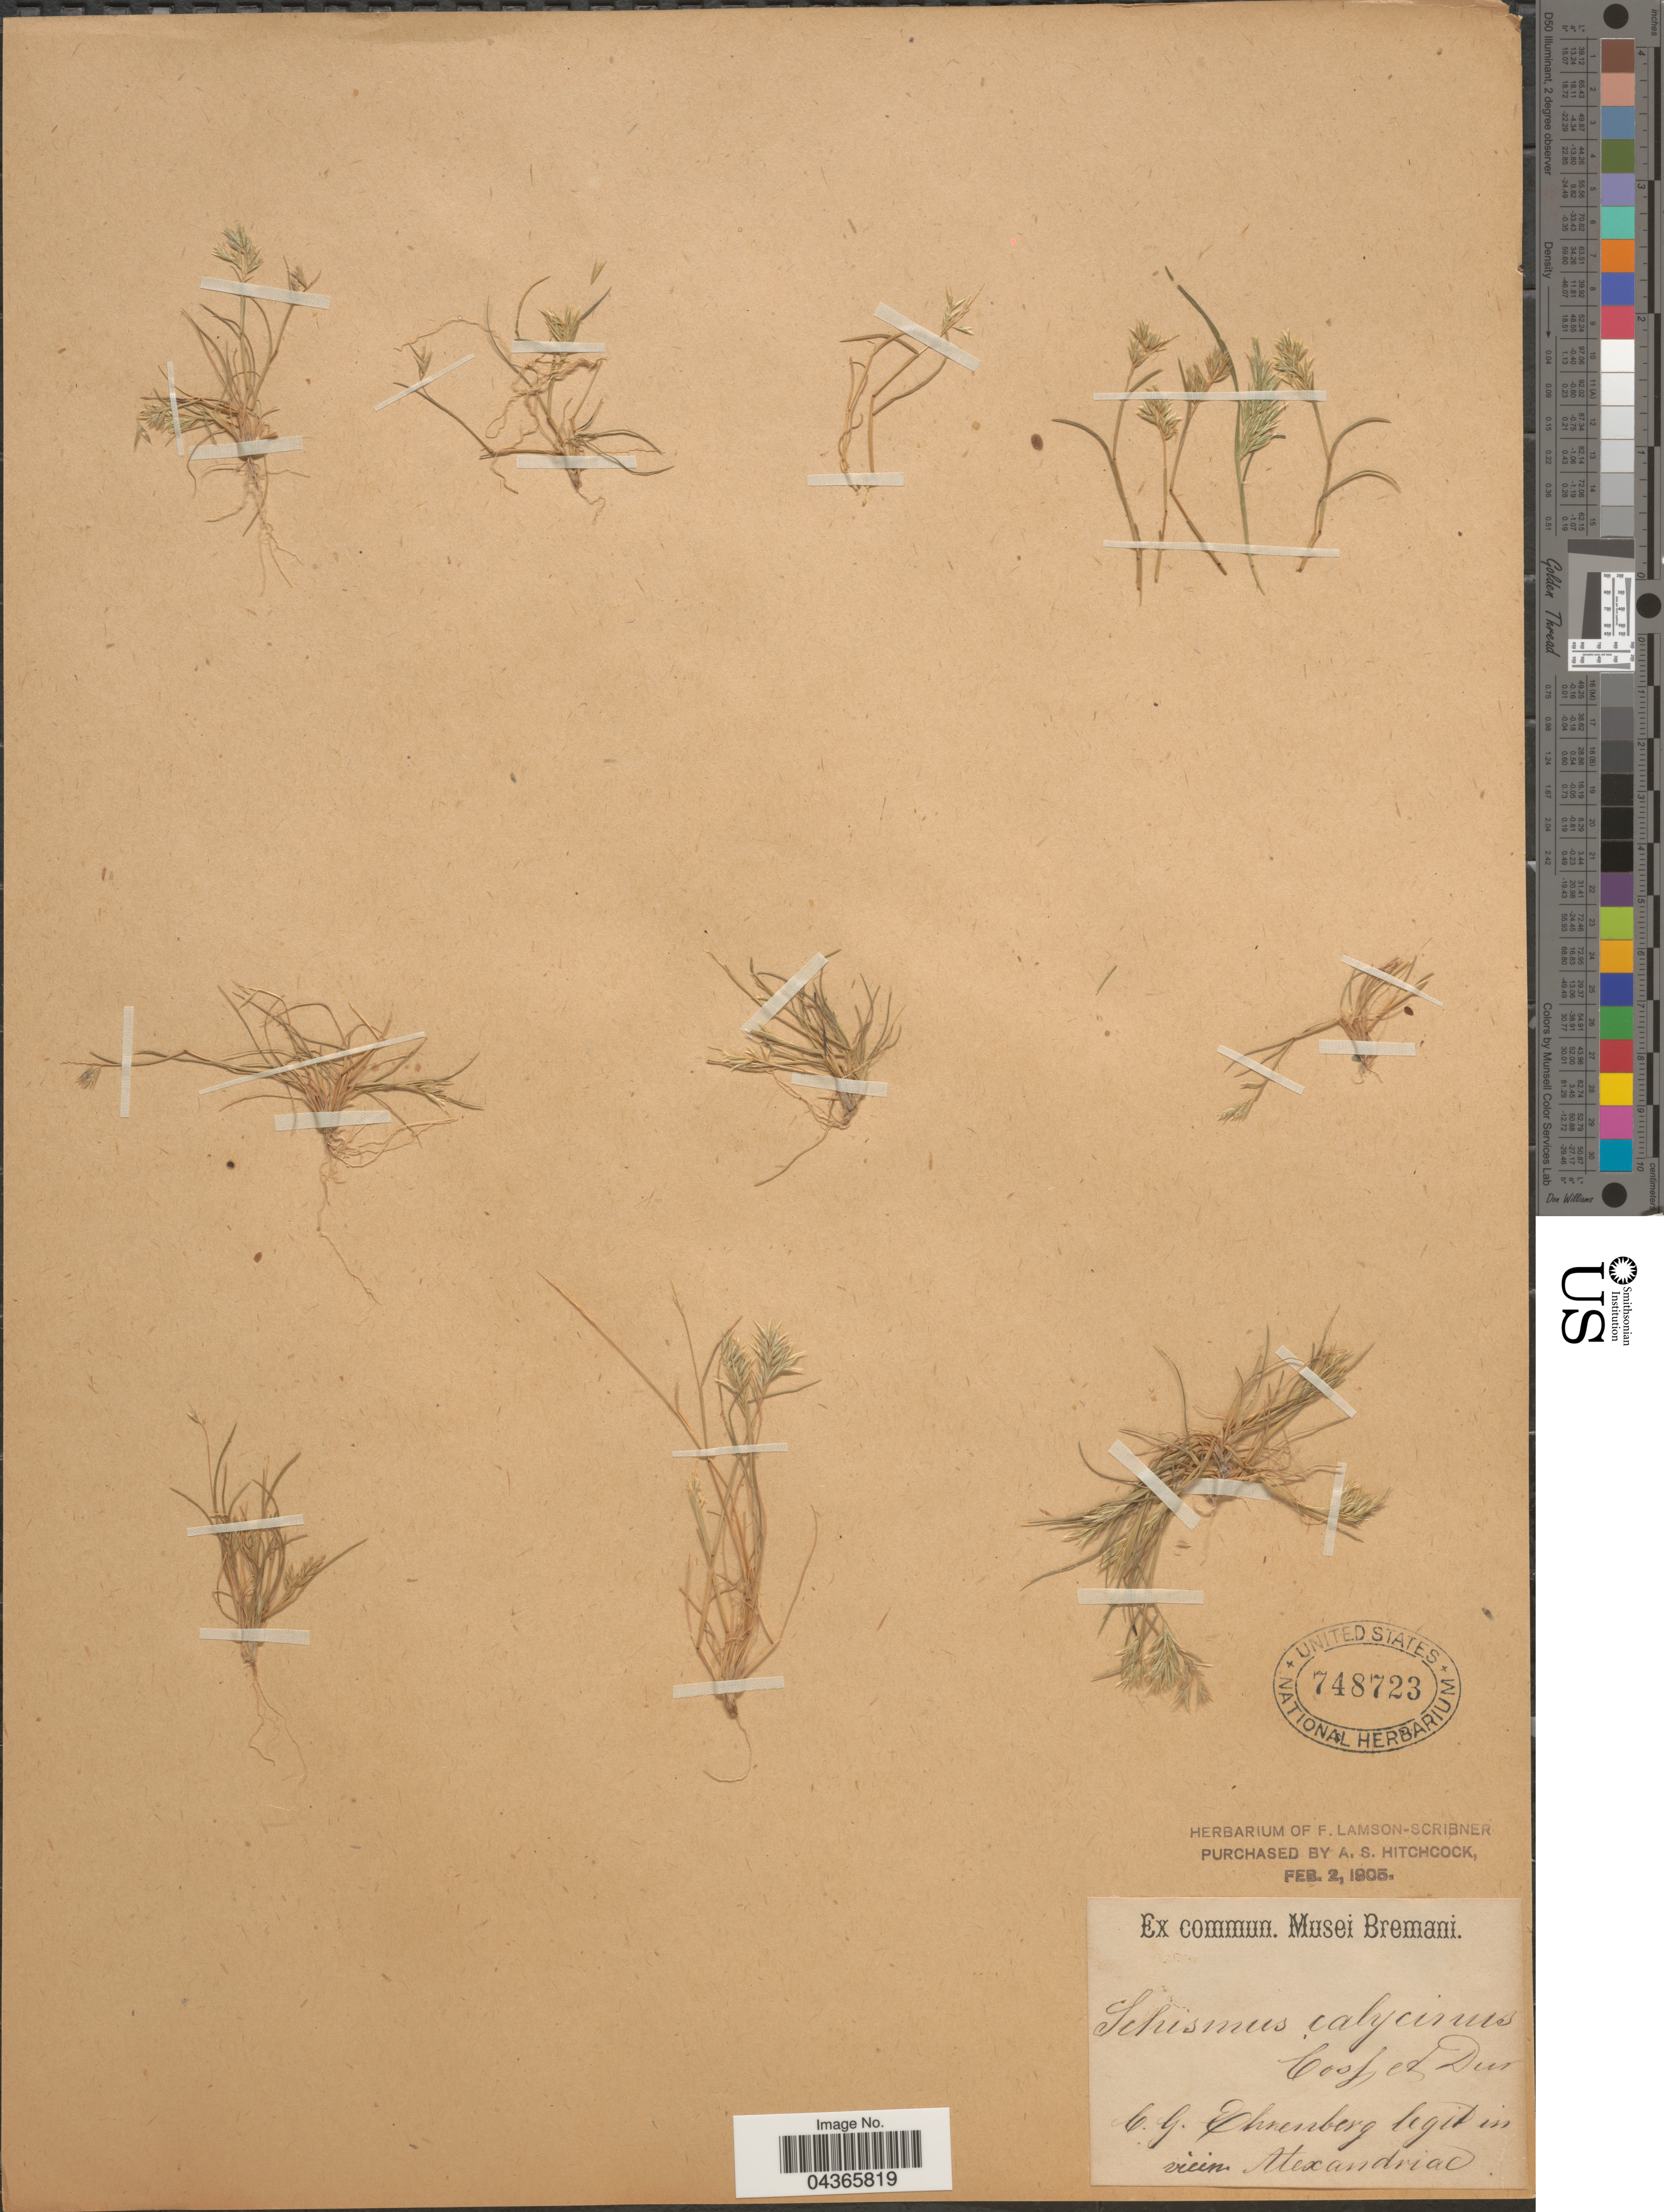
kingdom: Plantae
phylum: Tracheophyta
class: Liliopsida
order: Poales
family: Poaceae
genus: Schismus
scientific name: Schismus barbatus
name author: (L.) Thell.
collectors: C. Ehrenberg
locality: In vicin Alexandria.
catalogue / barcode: US 748723